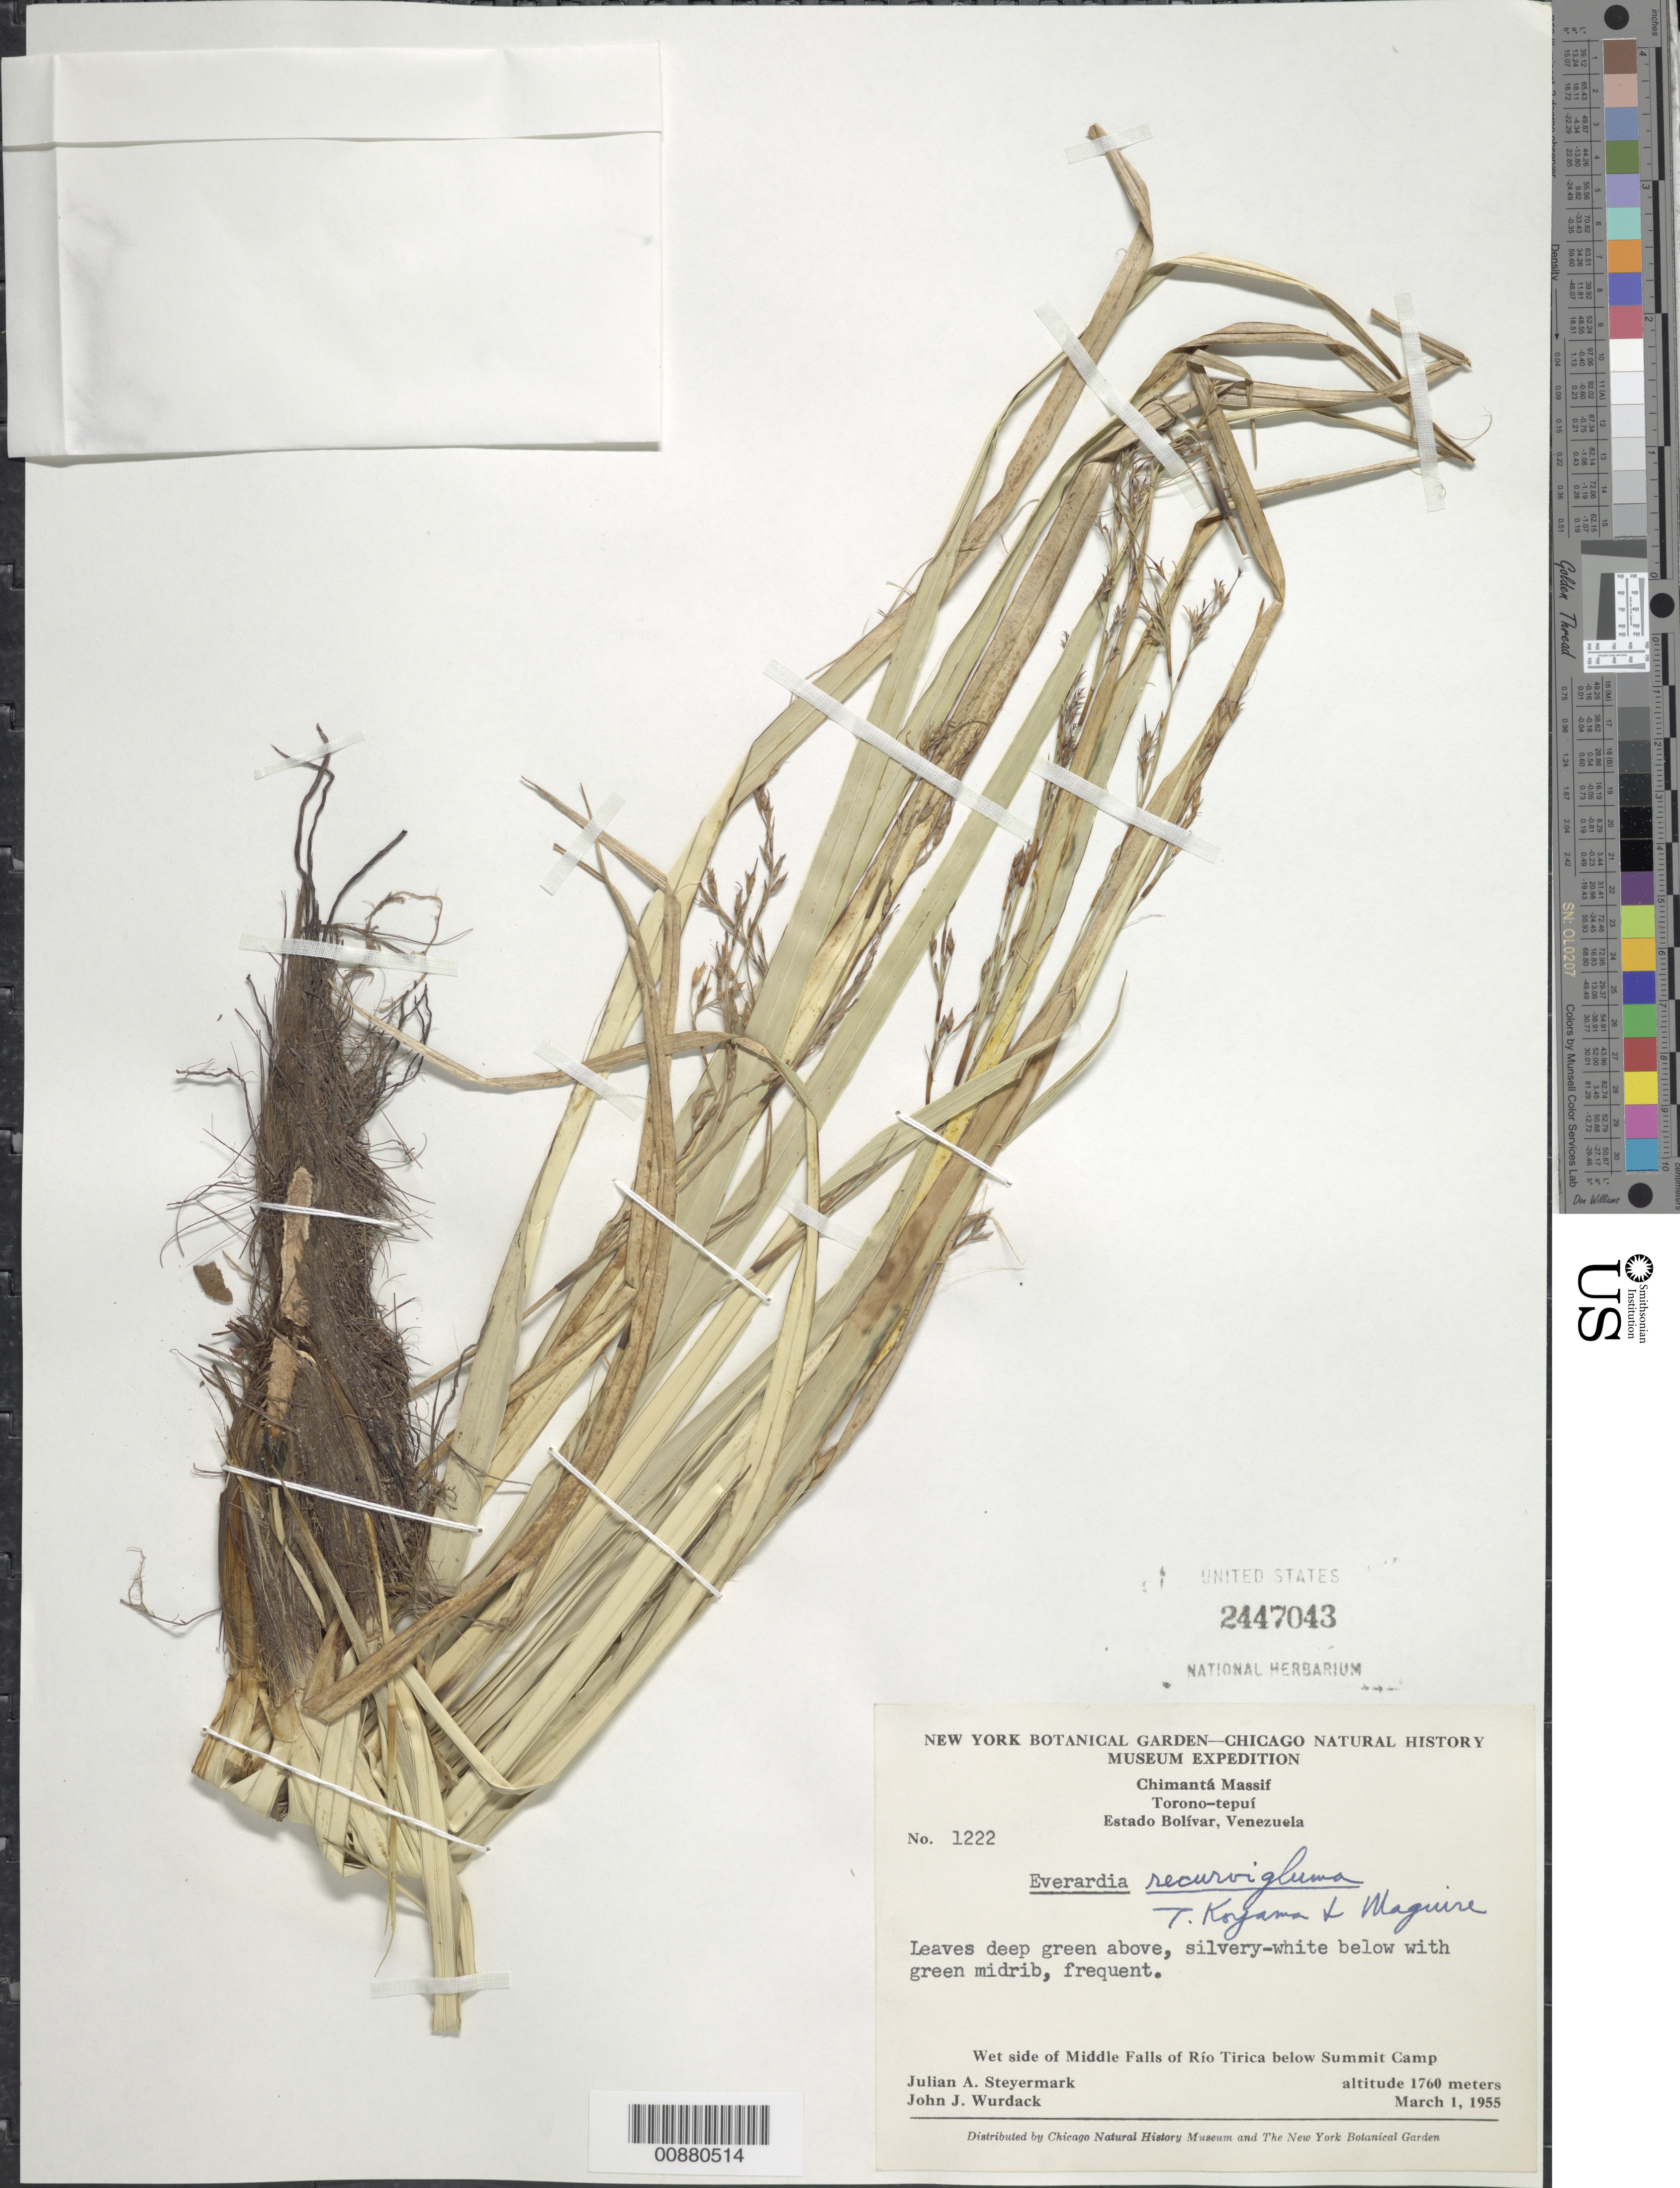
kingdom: Plantae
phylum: Tracheophyta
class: Liliopsida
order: Poales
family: Cyperaceae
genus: Cephalocarpus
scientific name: Cephalocarpus recurviglumis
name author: (T. Koyama & Maguire) S.M. Costa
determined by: Strong, Mark T., (BOT), Smithsonian Institution - National Museum of Natural History (UNITED STATES)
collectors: J. Steyermark & J. J. Wurdack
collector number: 55 1222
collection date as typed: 1-Mar-55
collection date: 1955-03-01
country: Venezuela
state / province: Bolívar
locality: Chimantá Massif, Torono-tepuí, Middle Falls of Río Tirica, below Summit Camp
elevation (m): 1760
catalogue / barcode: US 2447043